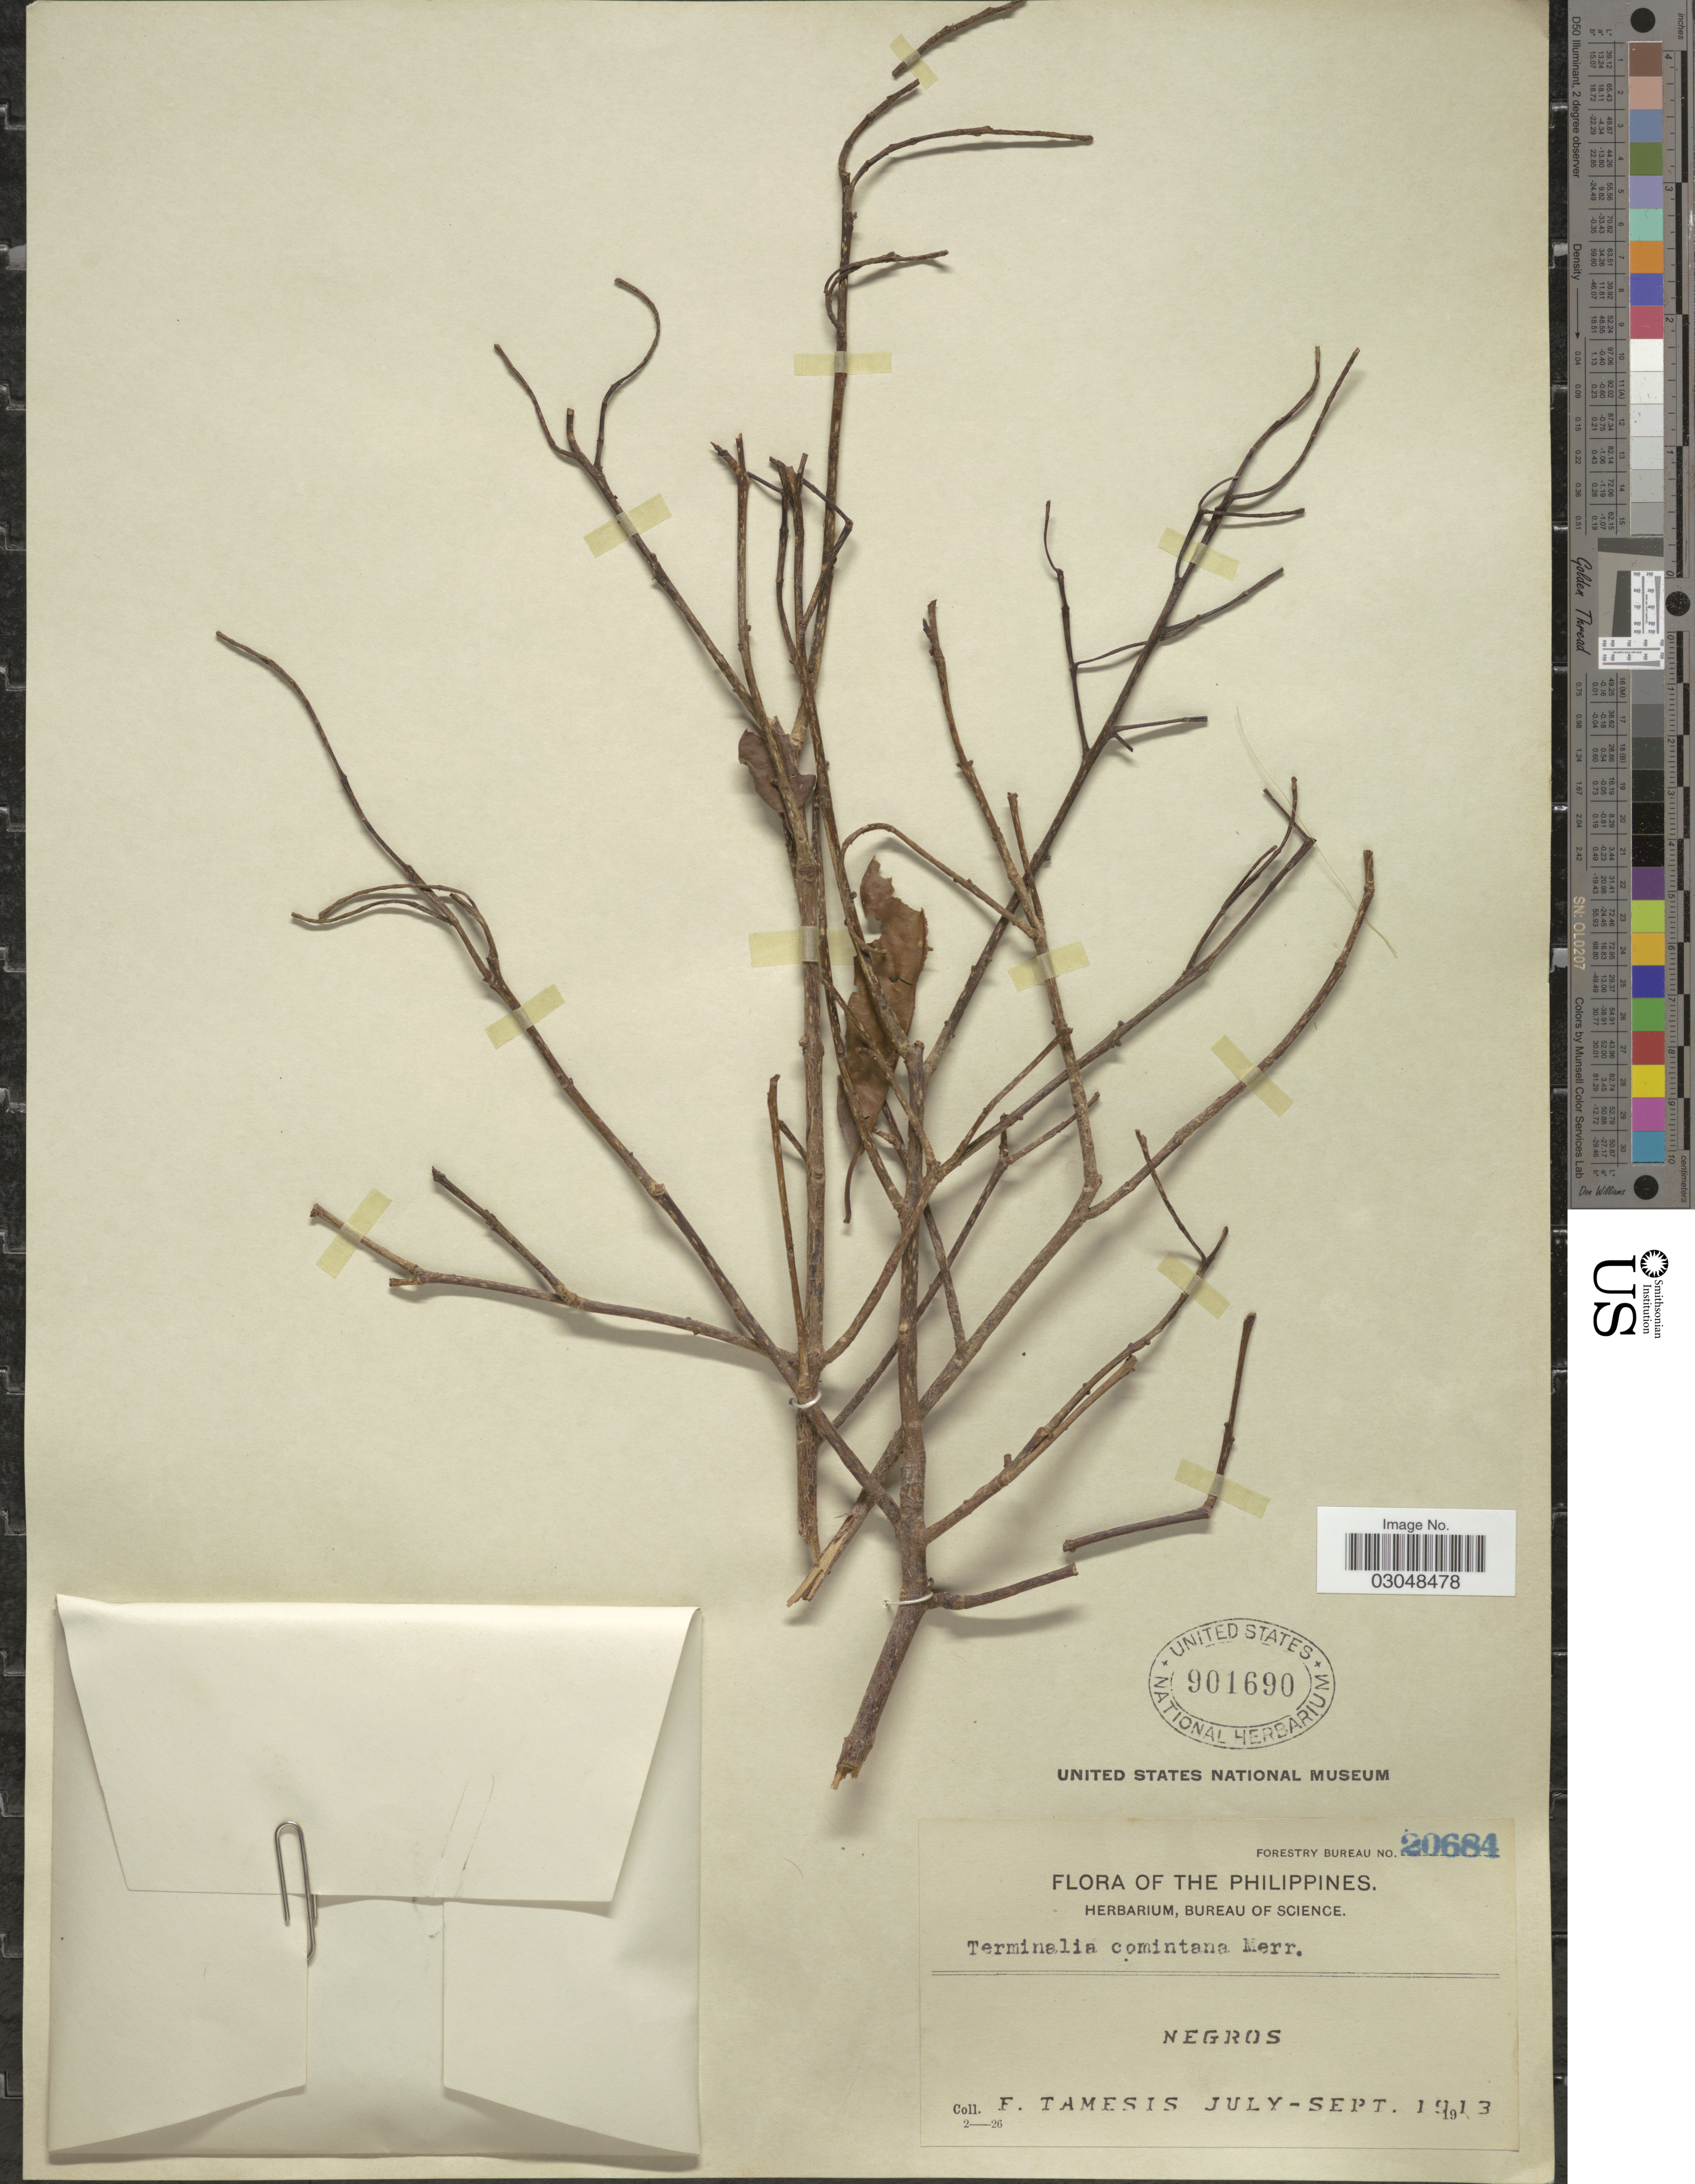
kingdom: Plantae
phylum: Tracheophyta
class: Magnoliopsida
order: Myrtales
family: Combretaceae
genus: Terminalia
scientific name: Terminalia citrina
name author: (Gaertn.) Roxb. ex Flem.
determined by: (US) Smithsonian Institution - National Museum of Natural History - Department of Botany (UNITED STATES)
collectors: F. Tamesis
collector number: Forestry Bureau 20684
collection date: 1913-07/1913-09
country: Philippines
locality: Negros.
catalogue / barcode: US 901690